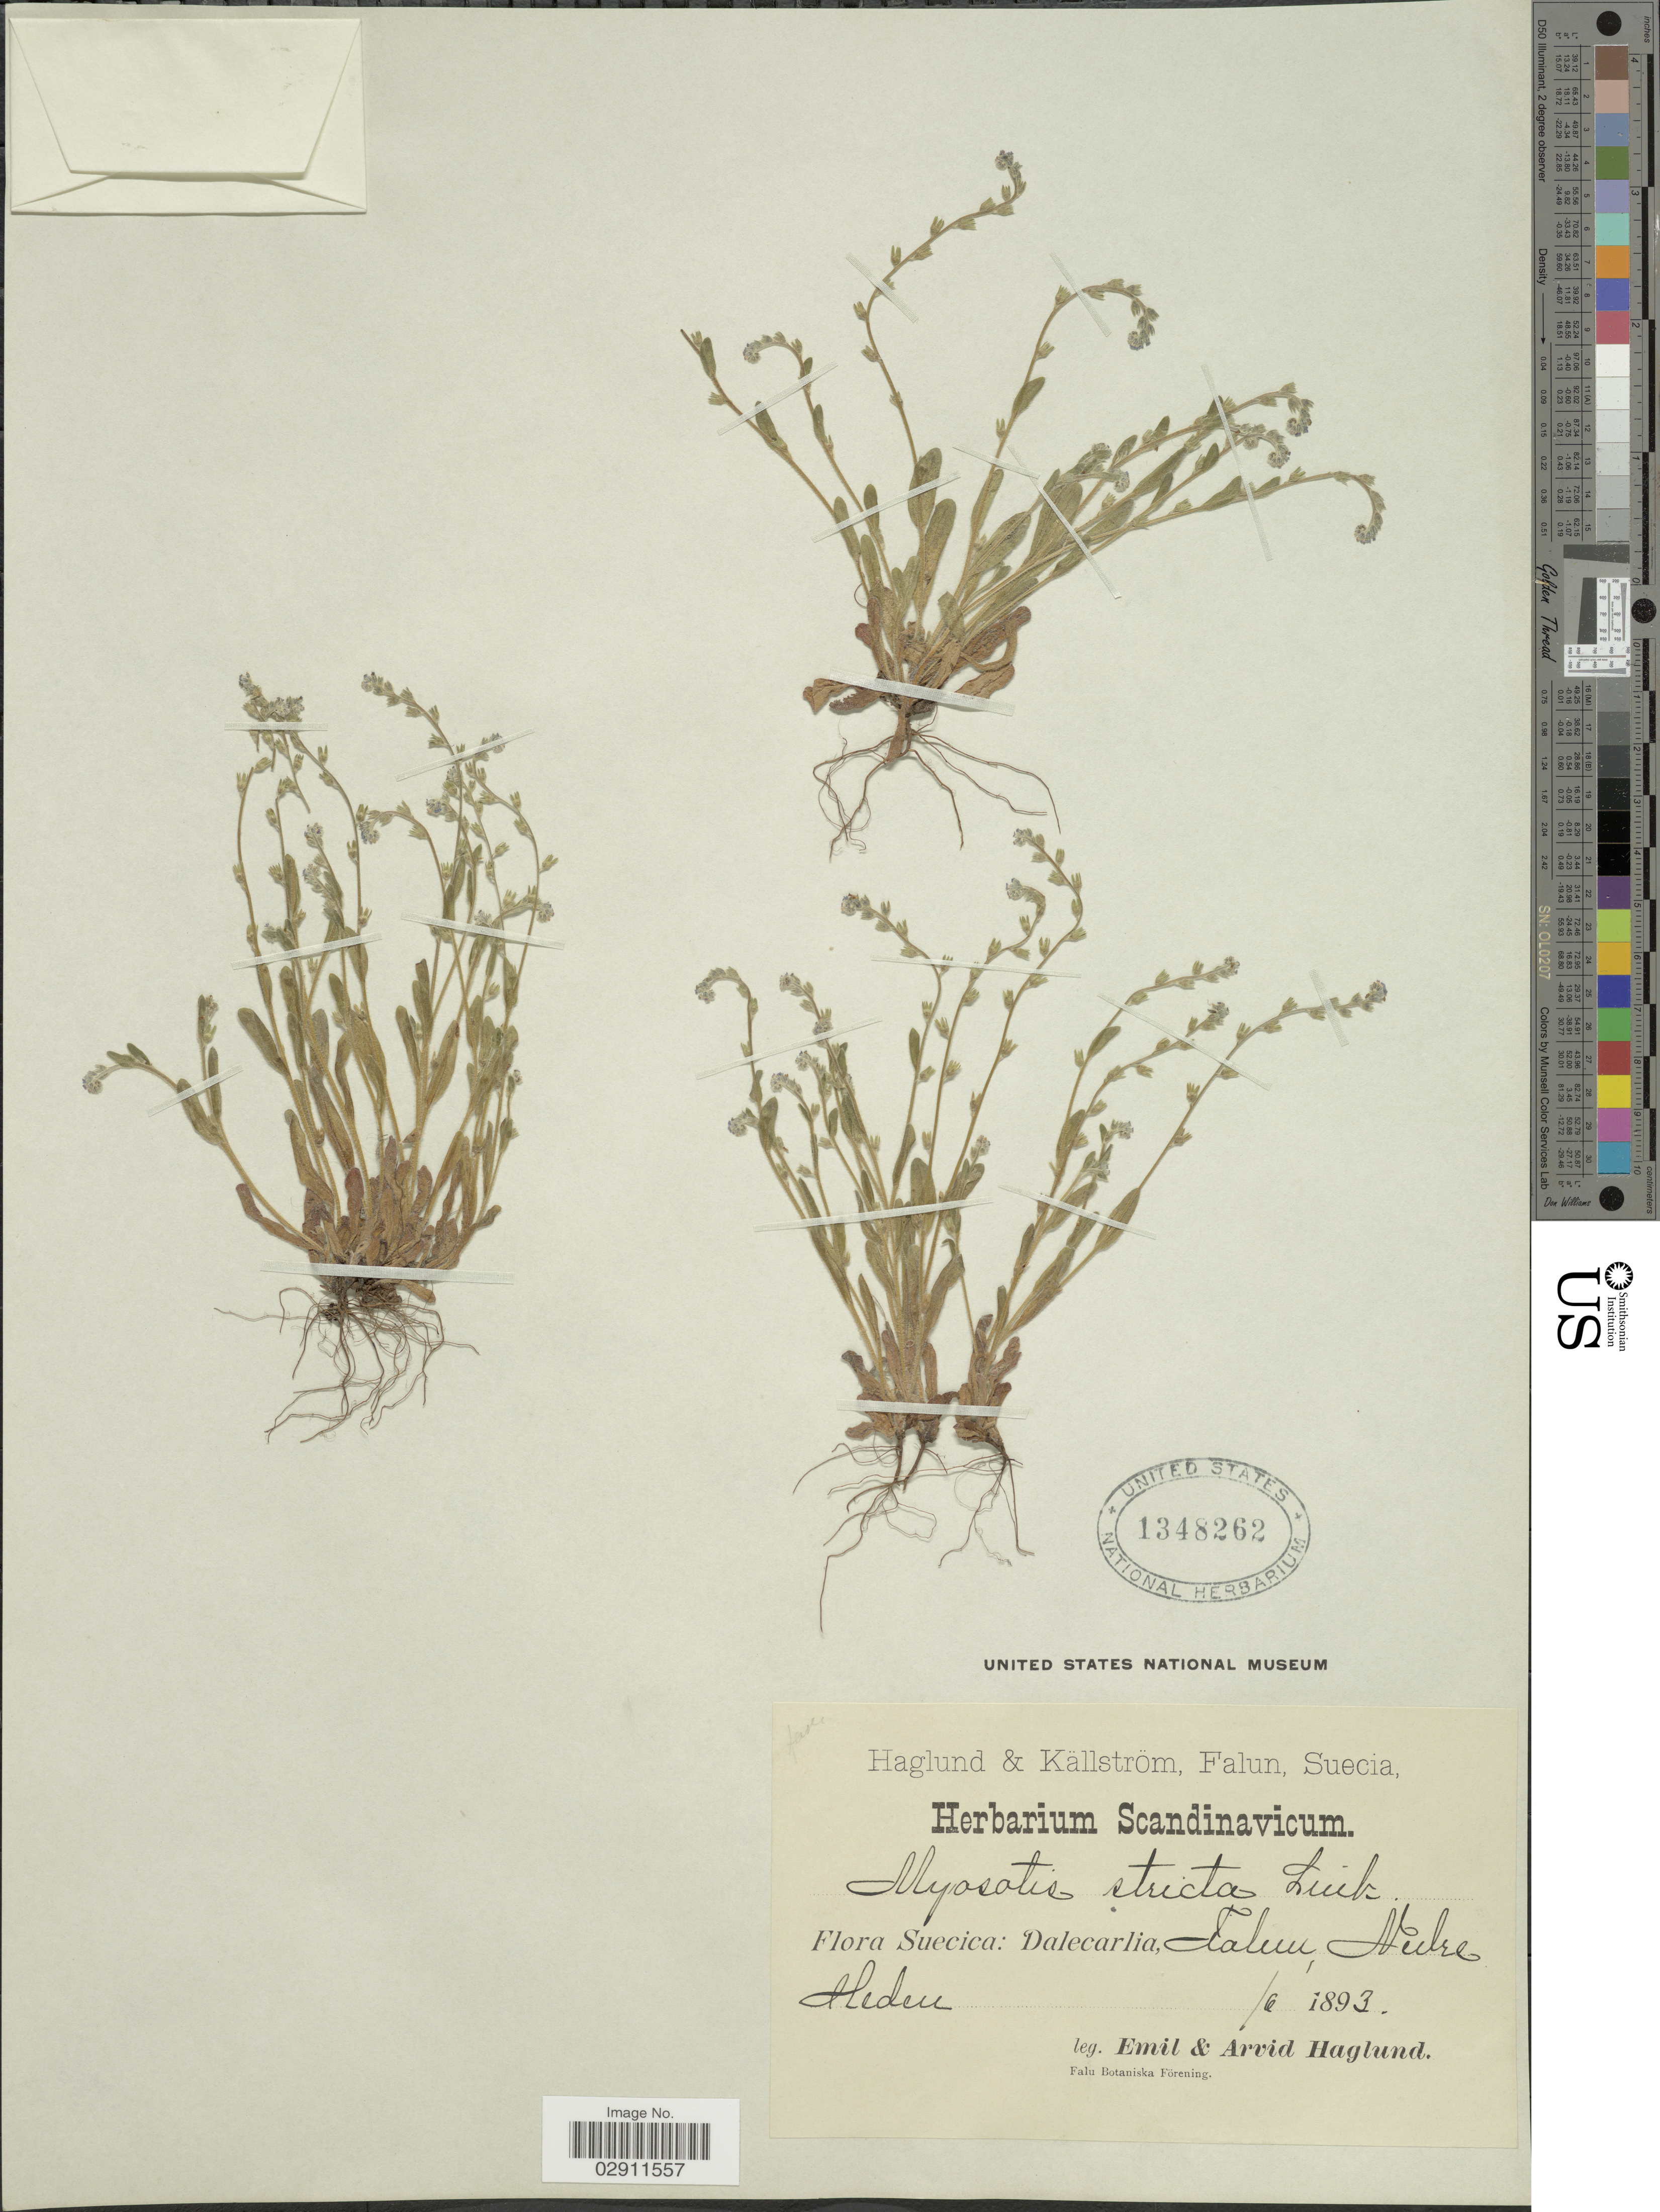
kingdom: Plantae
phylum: Tracheophyta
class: Magnoliopsida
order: Boraginales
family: Boraginaceae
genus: Myosotis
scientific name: Myosotis stricta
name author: Link ex Roem. & Schult.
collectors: E. Haglund & A. Haglund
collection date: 1893-06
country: Sweden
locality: Suecica: Dalecarlia, Falun, Nedre Heden.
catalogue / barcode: US 1348262